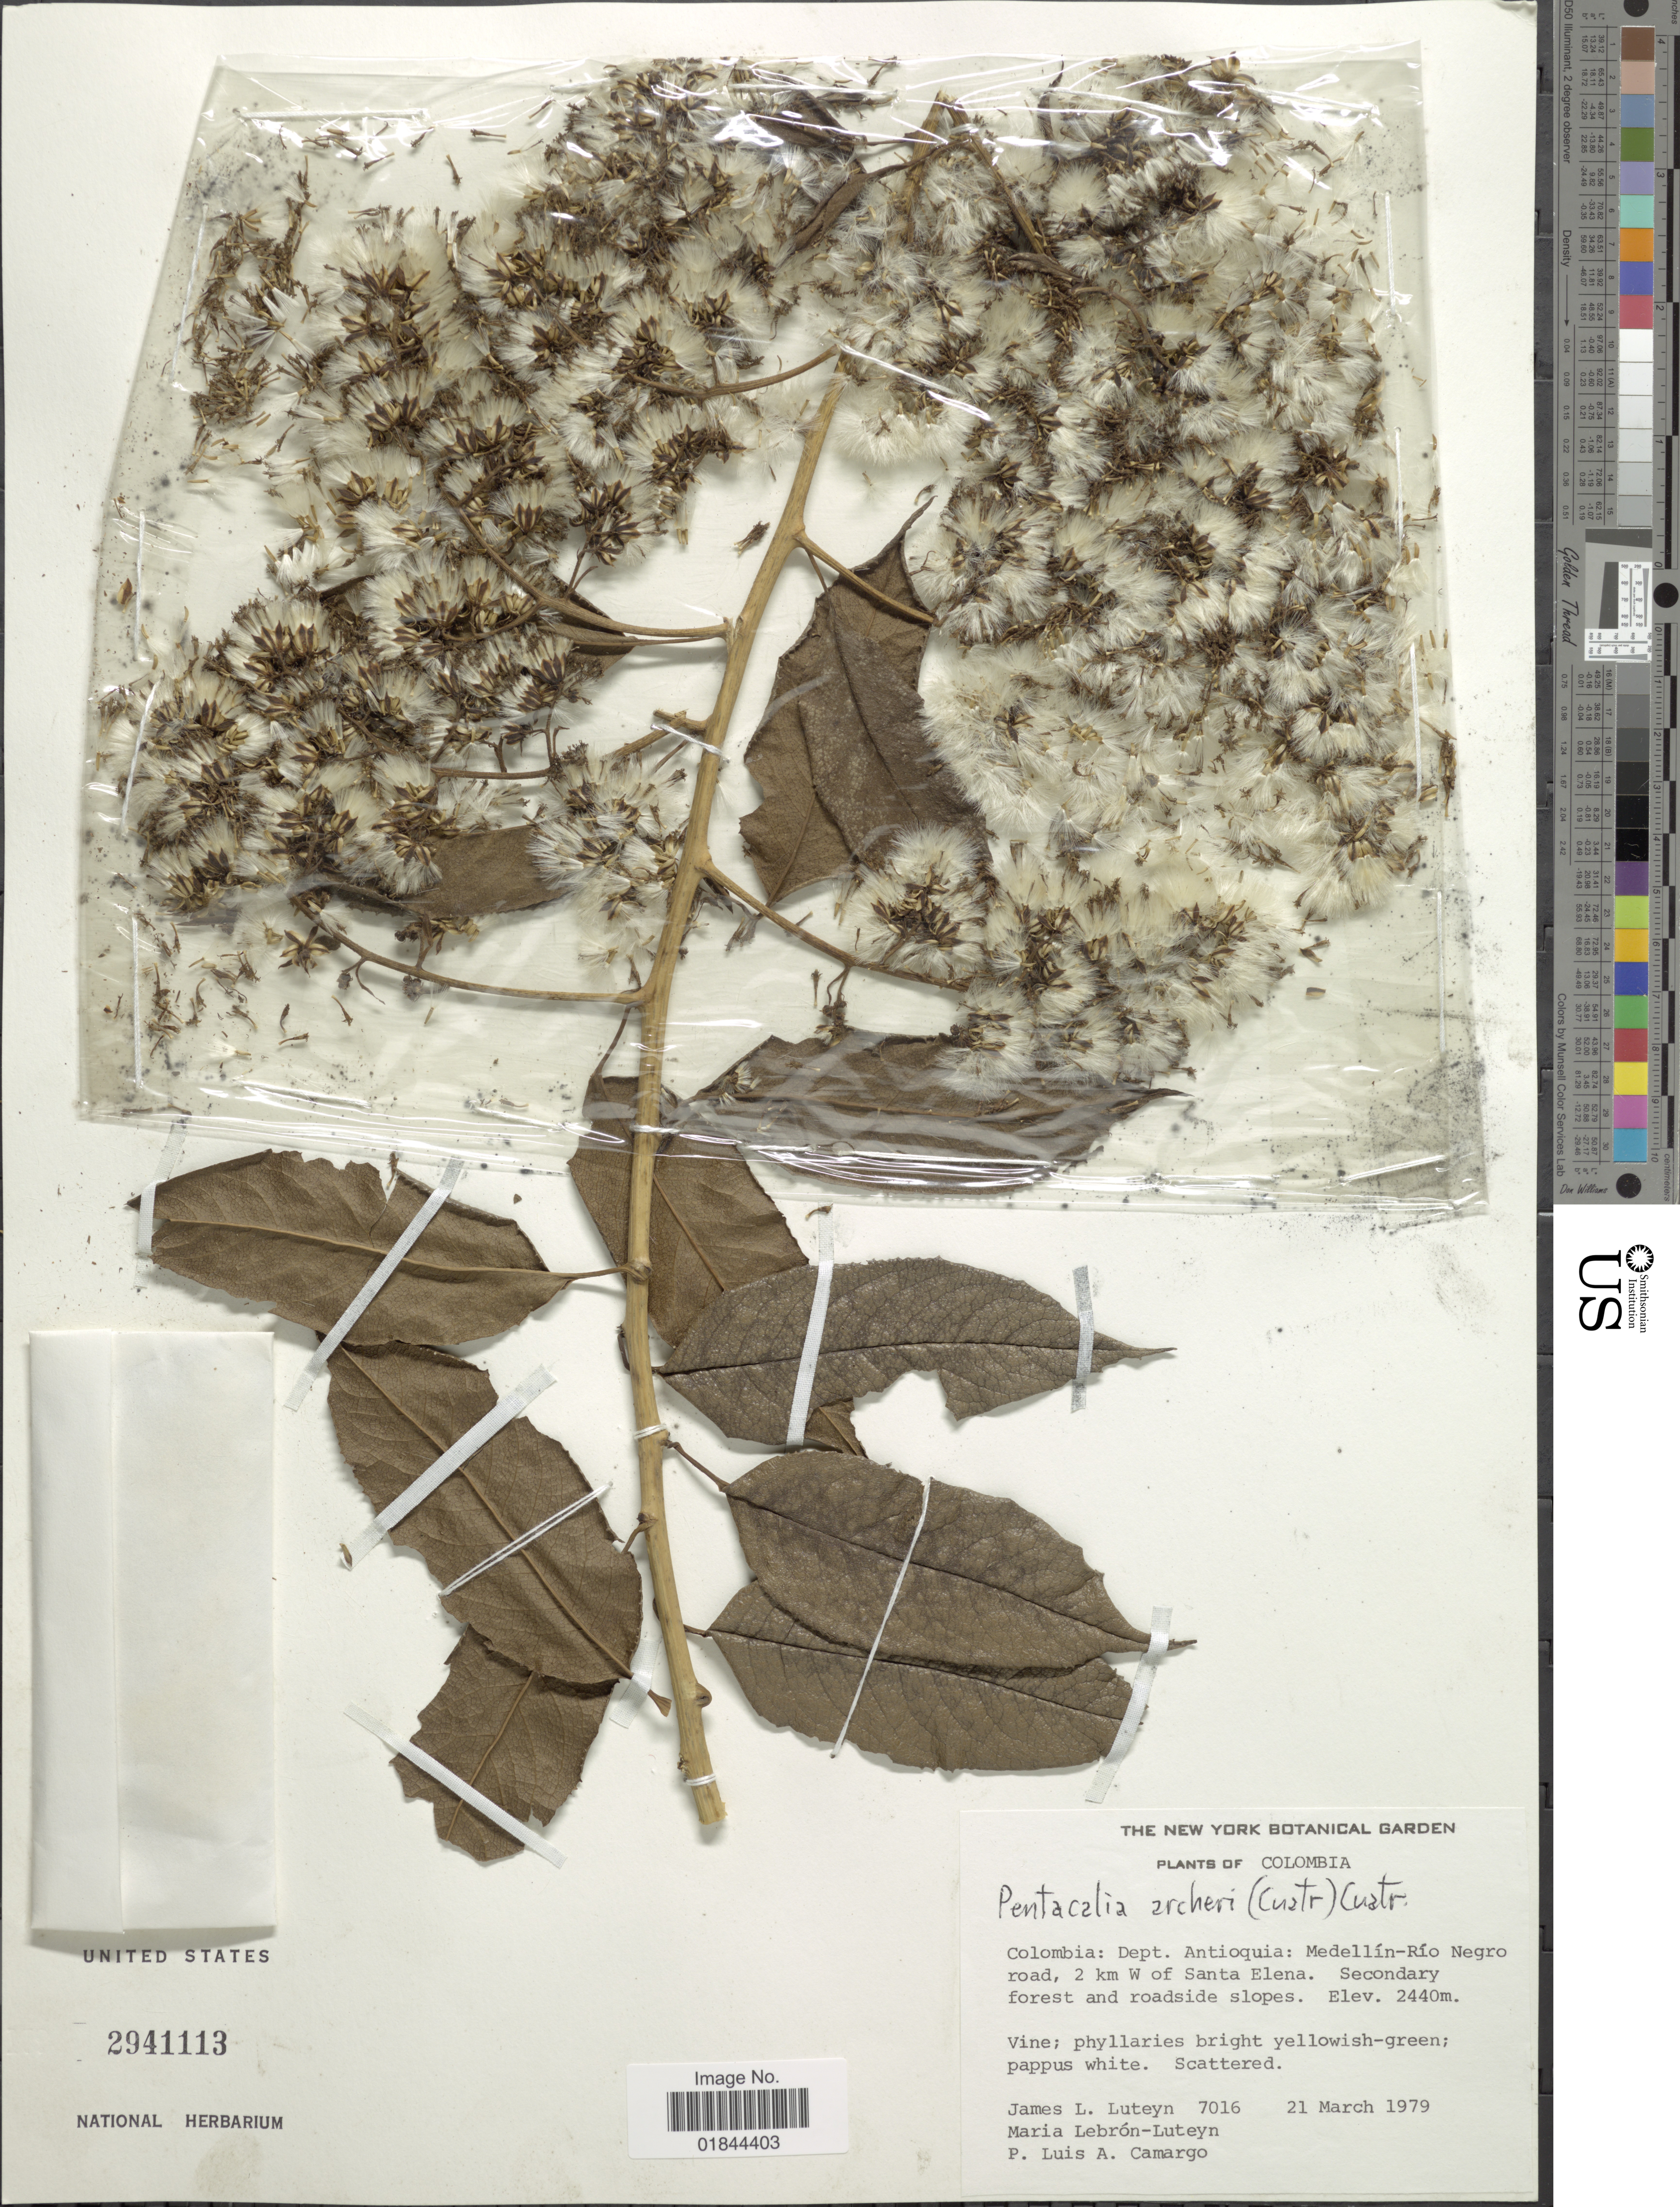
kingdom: Plantae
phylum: Tracheophyta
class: Magnoliopsida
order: Asterales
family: Asteraceae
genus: Pentacalia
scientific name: Pentacalia archeri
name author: (Cuatrec.) Cuatrec.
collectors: J. L. Luteyn, M. L. Lebrón-Luteyn & L. A. Camargo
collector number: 7016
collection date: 1979-03-21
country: Colombia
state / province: Antioquia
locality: Dept. Antioquia: Medellín-Río Negro road, 2 km W of Santa Elena. Secondary forest and roadside slopes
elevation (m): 2440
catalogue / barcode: US 2941113